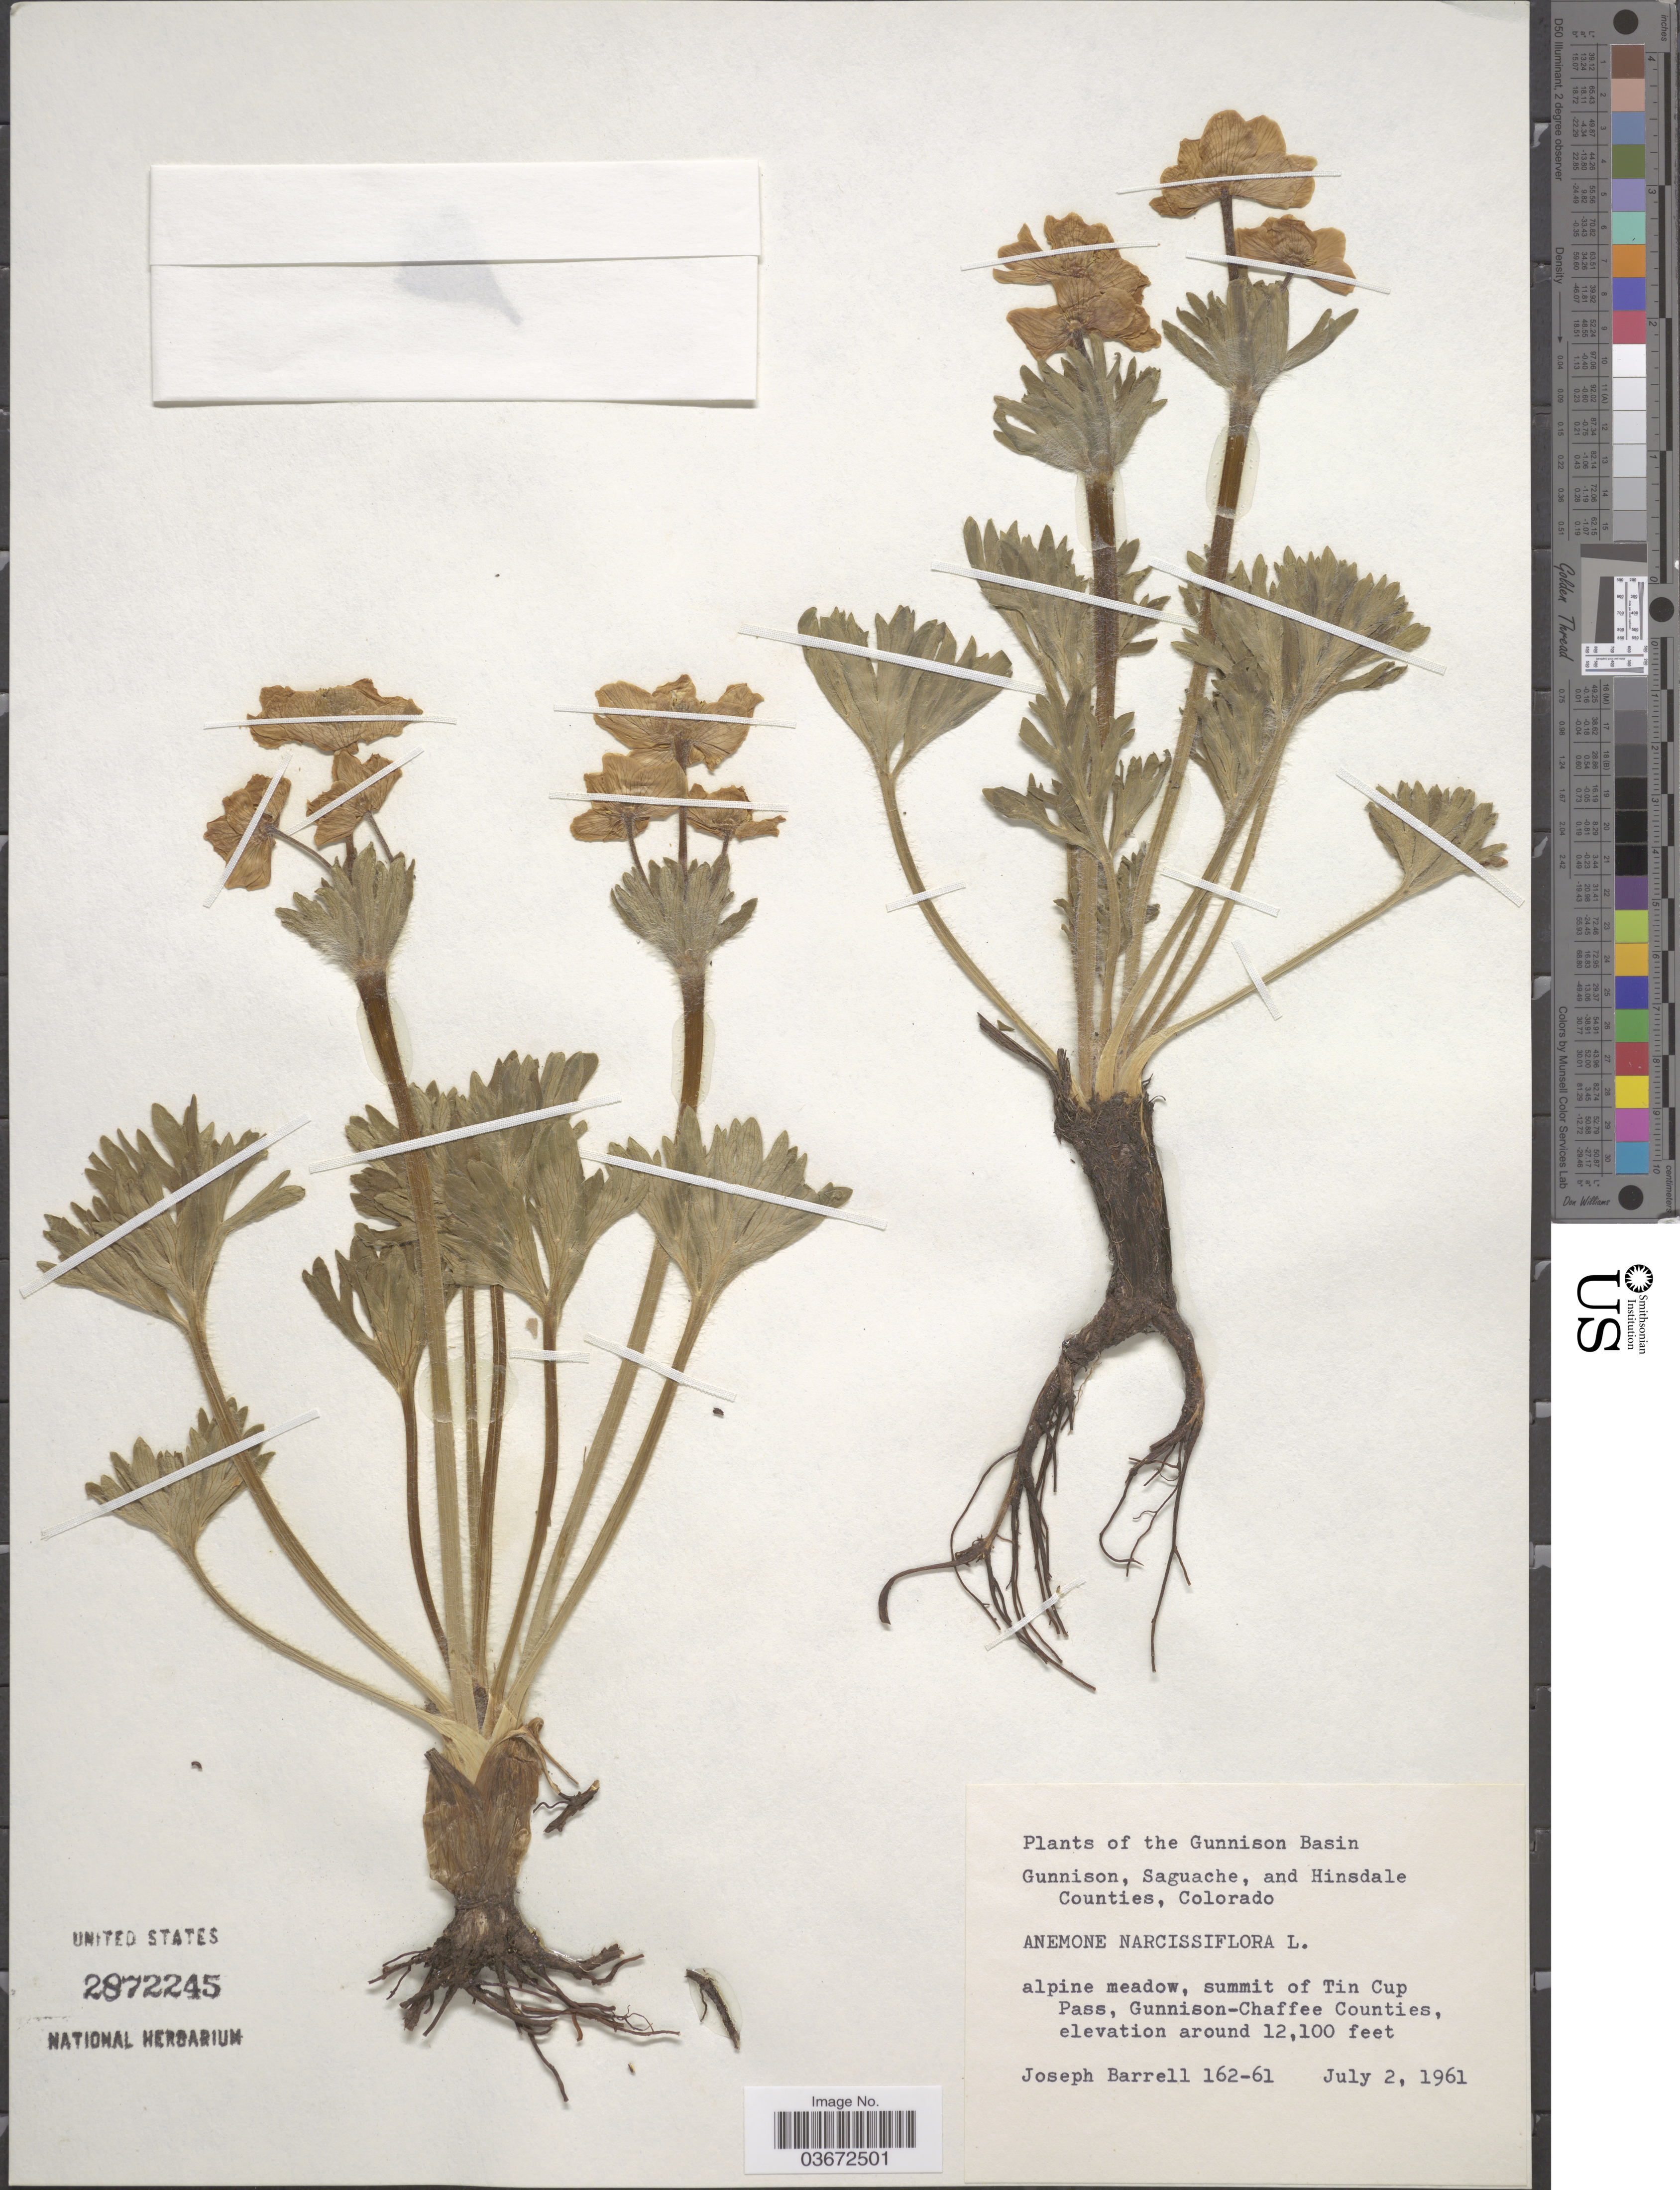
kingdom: Plantae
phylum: Tracheophyta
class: Magnoliopsida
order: Ranunculales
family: Ranunculaceae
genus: Anemone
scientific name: Anemone narcissiflora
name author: L.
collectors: J. Barrell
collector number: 162-61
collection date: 1961-07-02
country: United States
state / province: Colorado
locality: The Gunnison Basin. Summit of Tin Cup Pass, Gunnison-Chaffe Counties.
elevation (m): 3688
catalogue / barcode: US 2872245